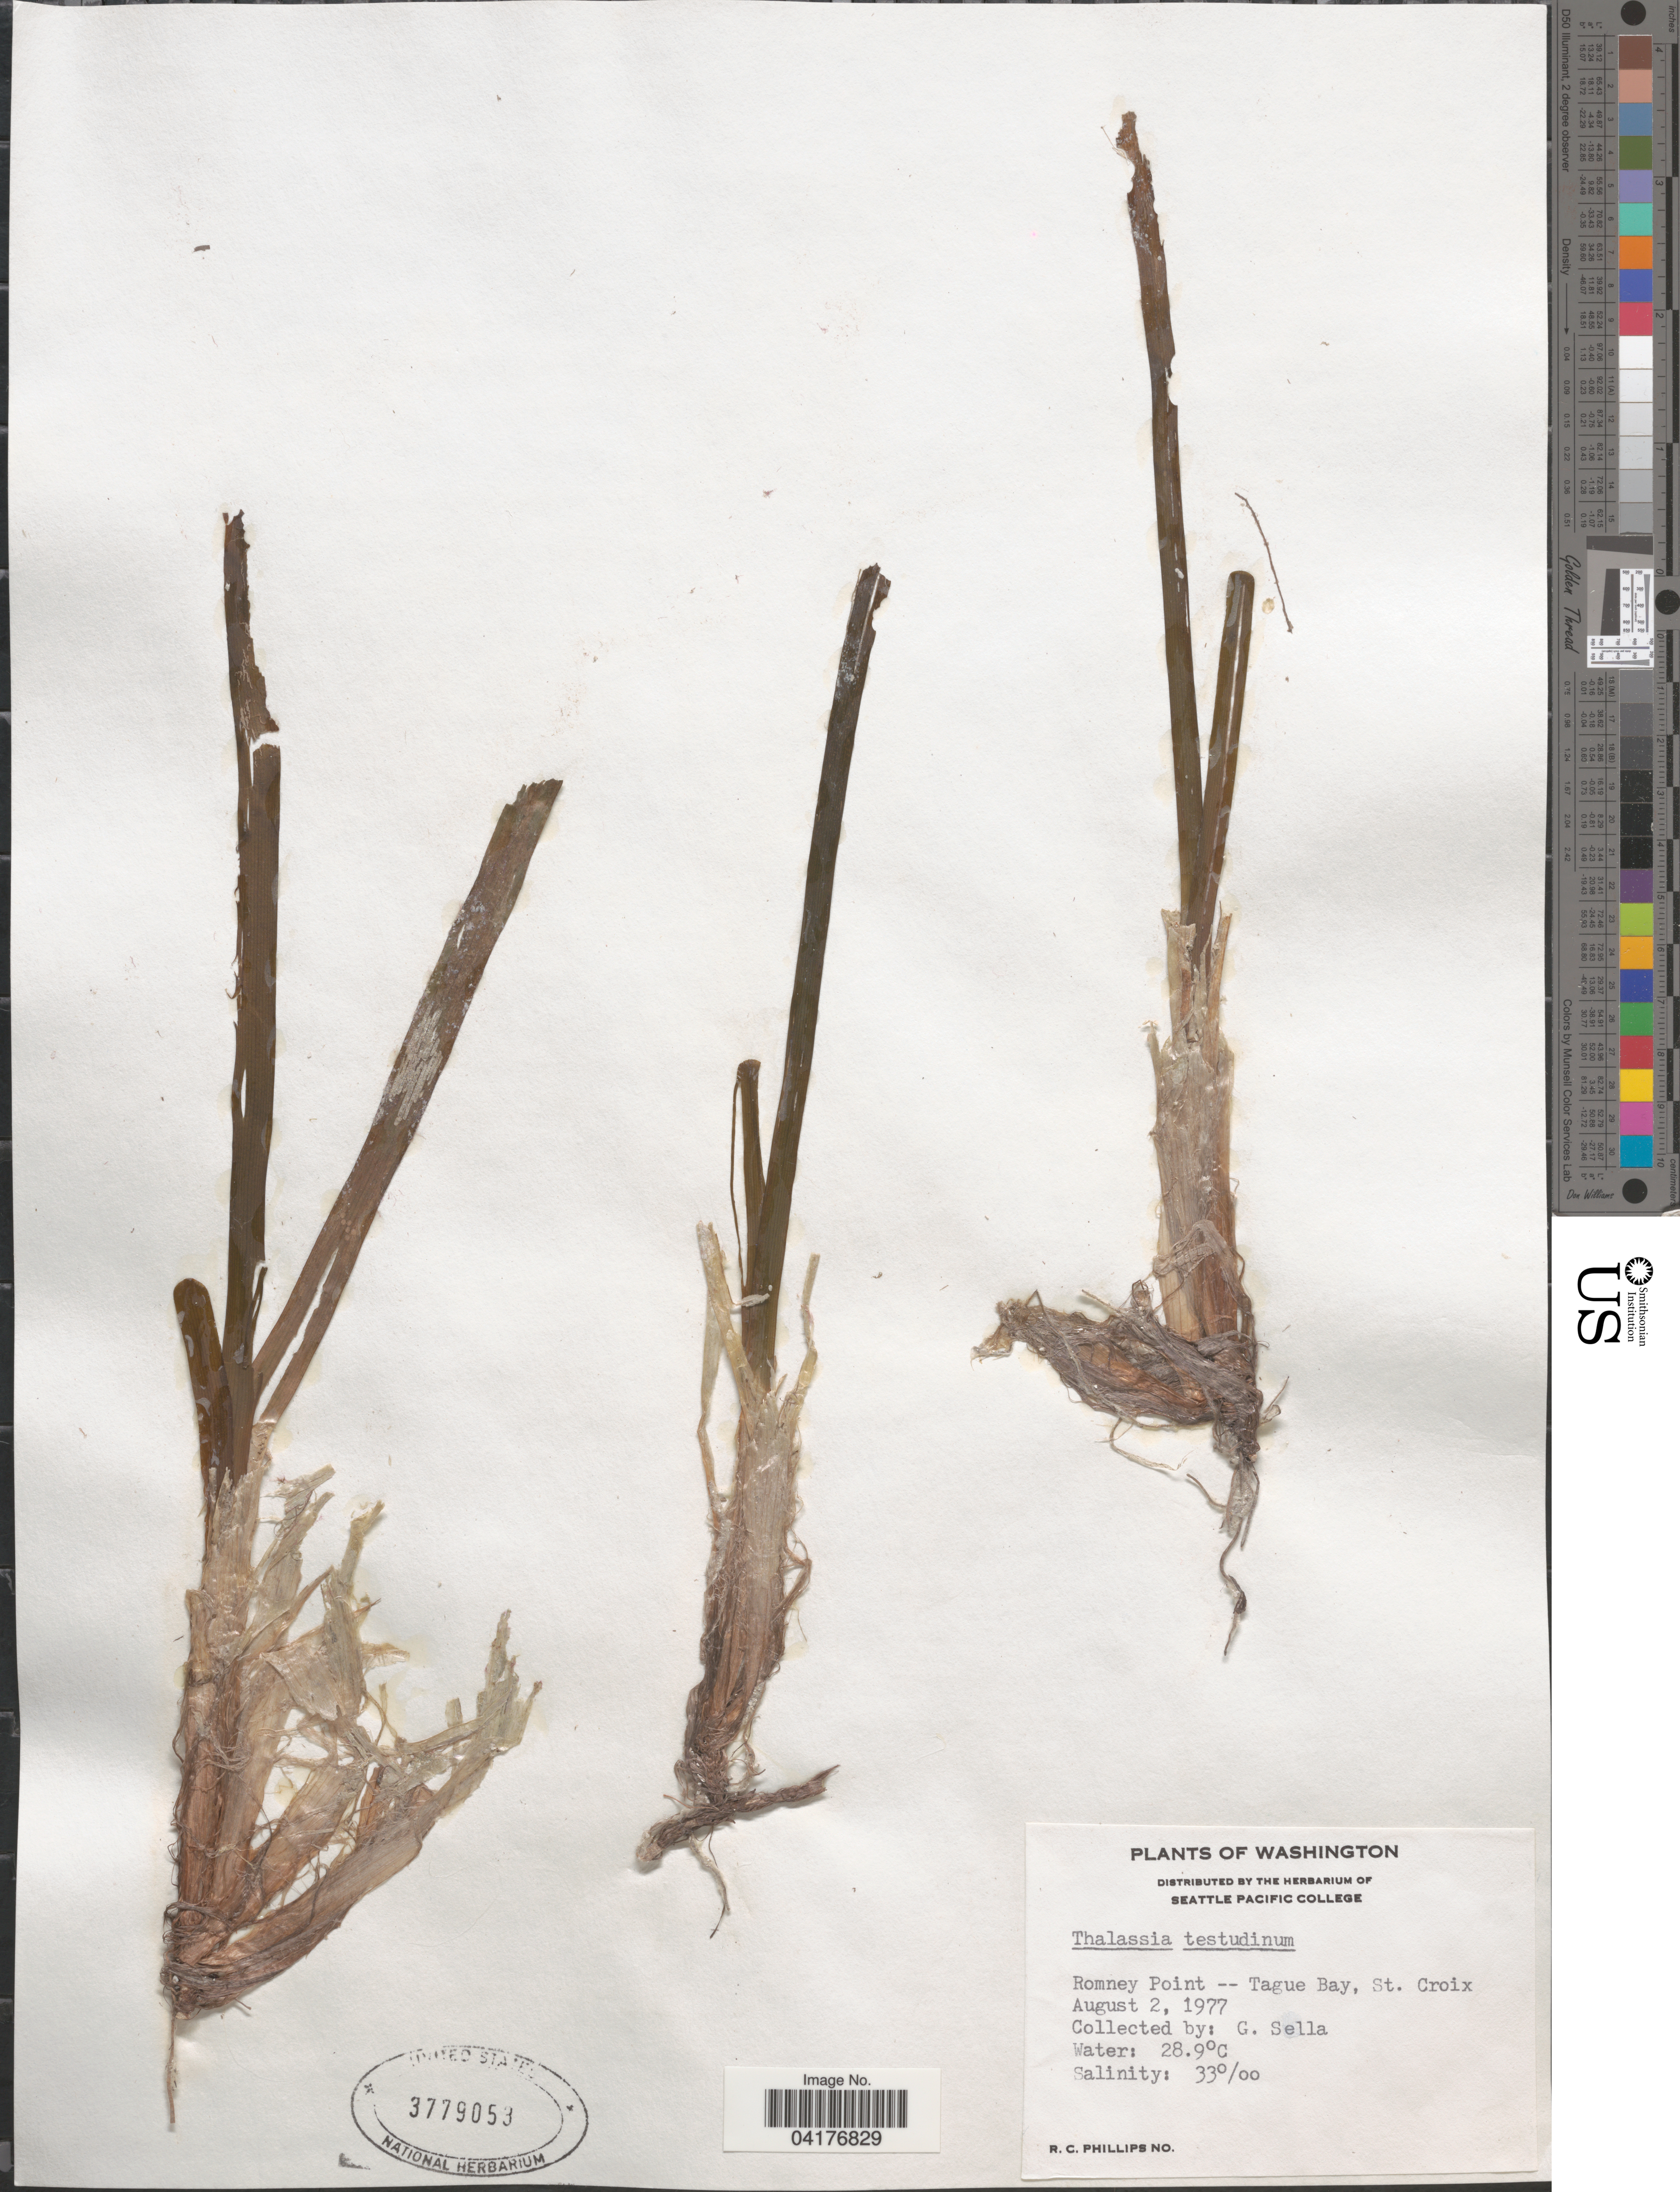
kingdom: Plantae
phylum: Tracheophyta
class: Liliopsida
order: Alismatales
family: Hydrocharitaceae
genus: Thalassia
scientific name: Thalassia testudinum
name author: Banks & Sol. ex K.D. Koenig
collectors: G. Sella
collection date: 1977-08-02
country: U.S. Virgin Islands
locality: Romney Point -- Tague Bay, St. Croix.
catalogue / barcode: US 3779053